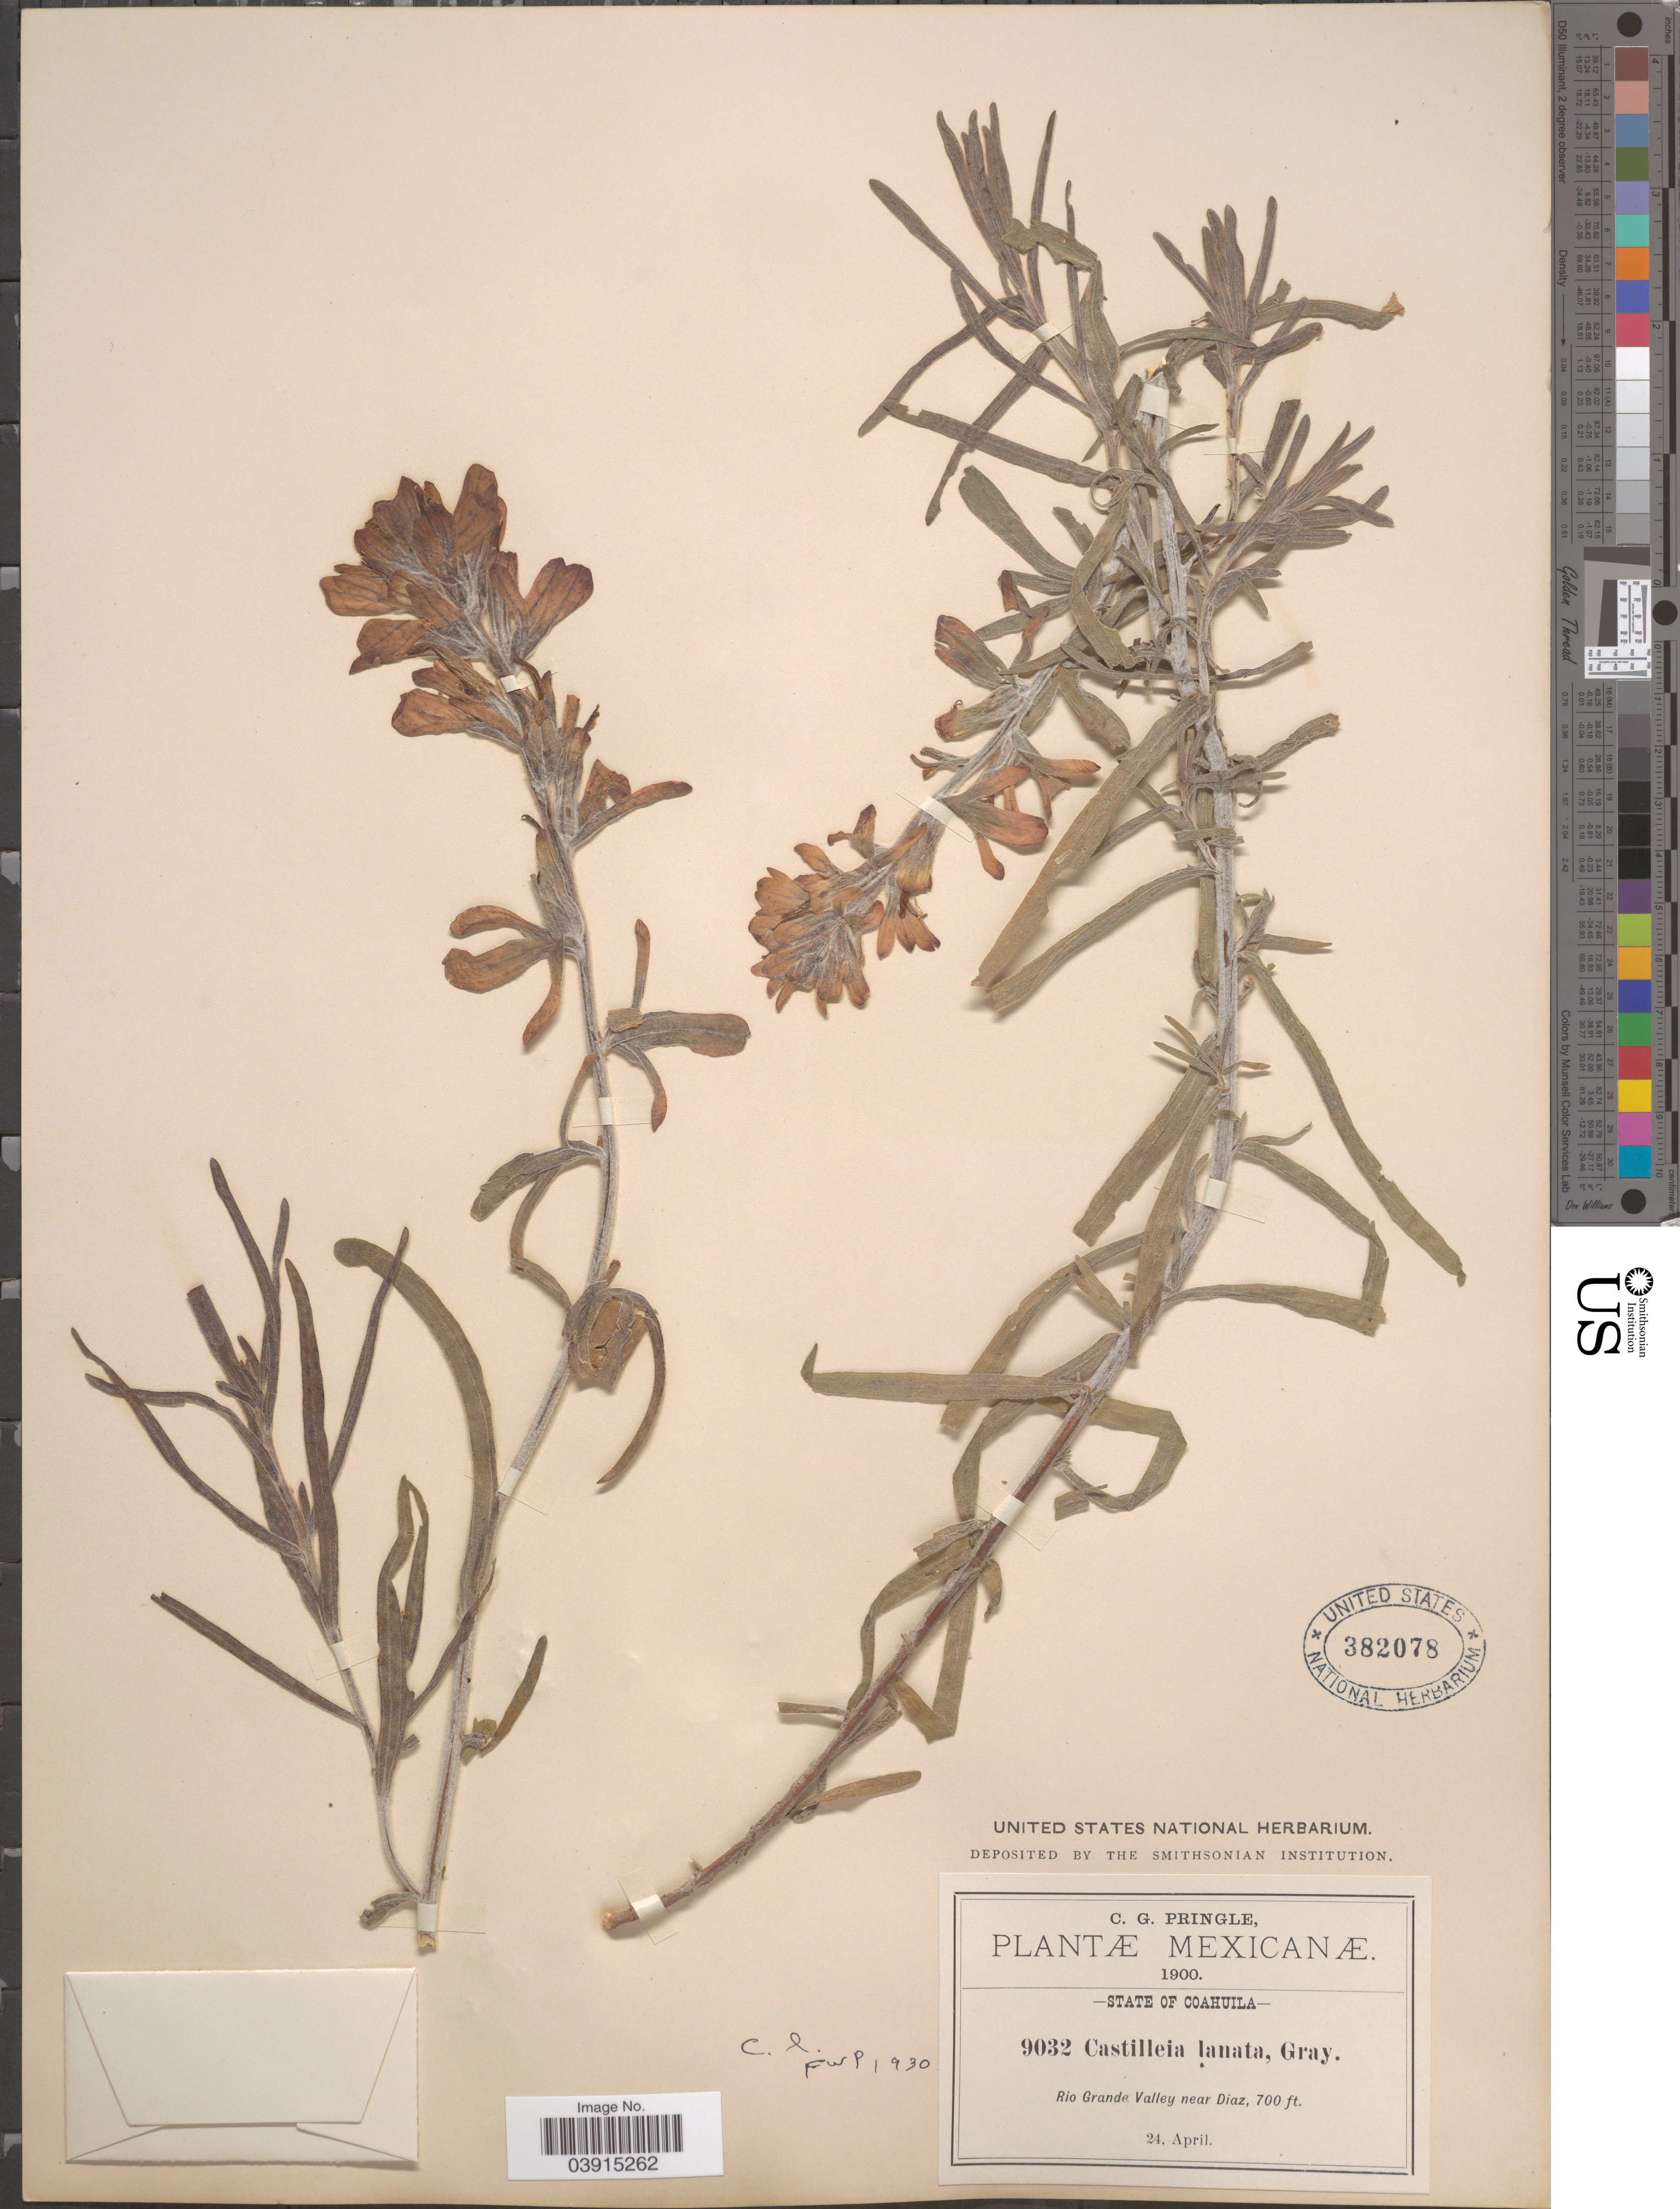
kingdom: Plantae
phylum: Tracheophyta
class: Magnoliopsida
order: Lamiales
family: Orobanchaceae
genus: Castilleja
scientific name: Castilleja lanata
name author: A. Gray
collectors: C. G. Pringle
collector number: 9032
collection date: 1900-04-24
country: Mexico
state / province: Coahuila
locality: Rio Grande Valley near Diaz.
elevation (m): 213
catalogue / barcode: US 382078